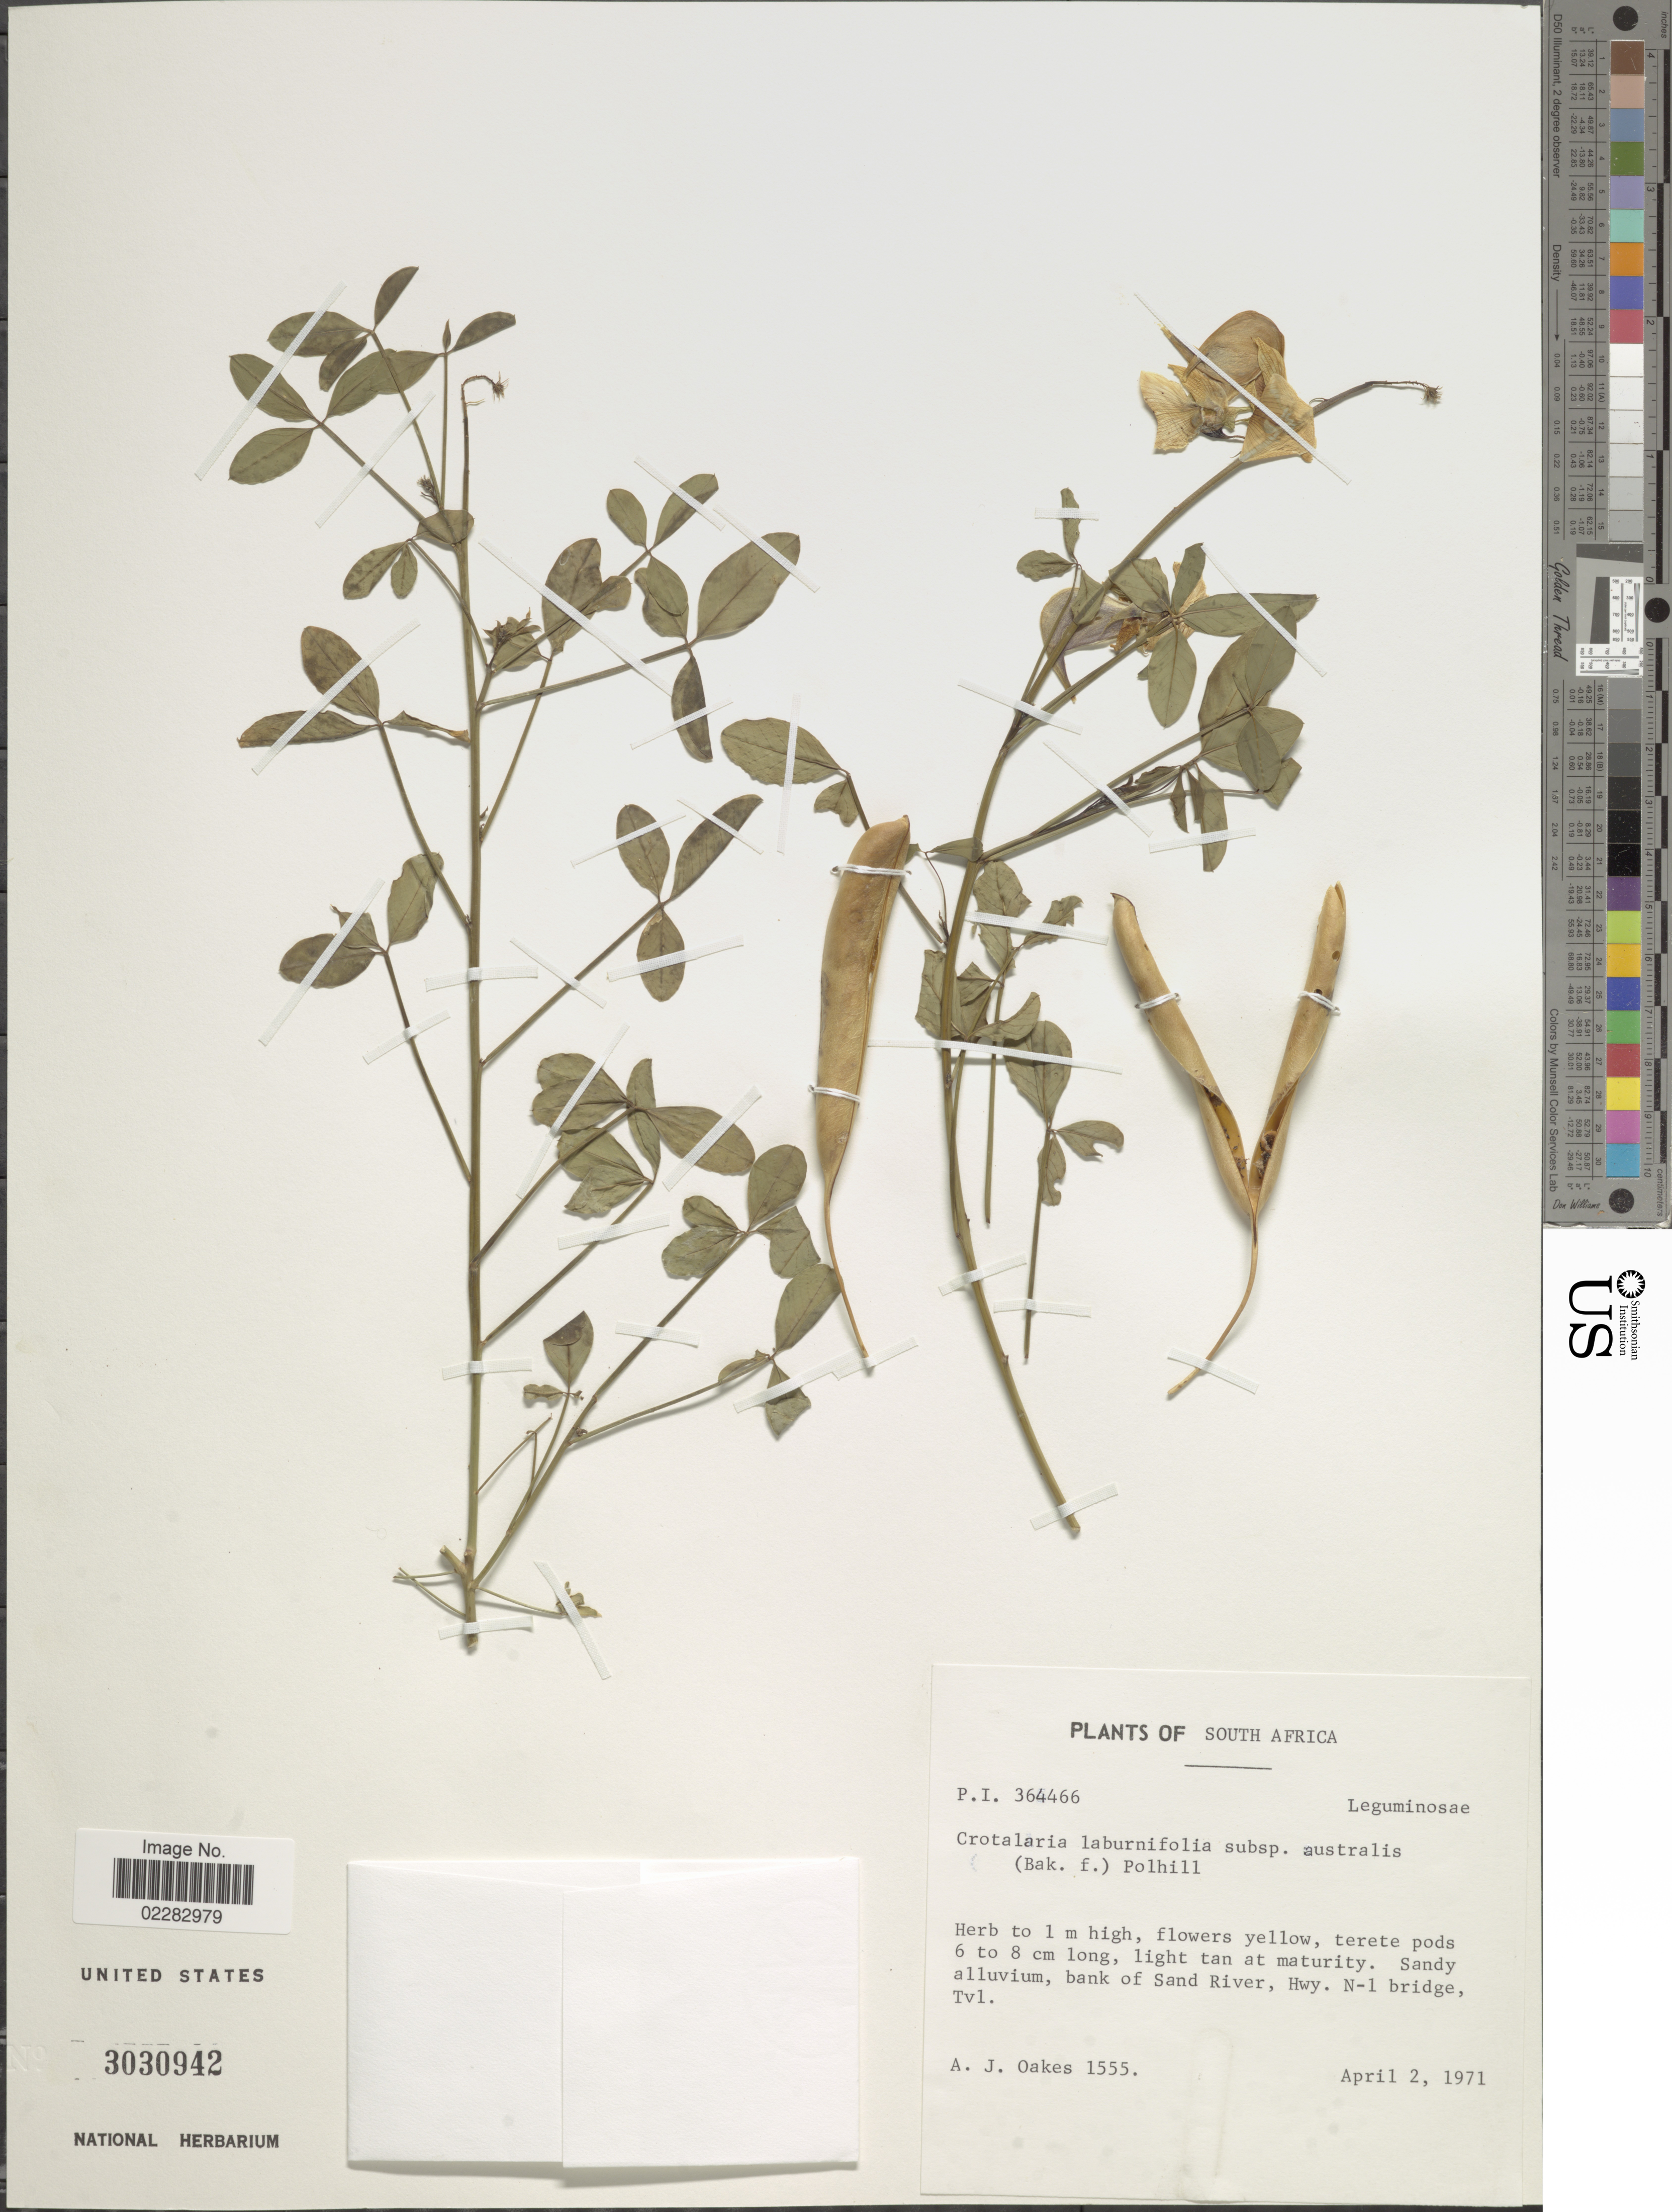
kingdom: Plantae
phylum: Tracheophyta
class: Magnoliopsida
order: Fabales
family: Fabaceae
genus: Crotalaria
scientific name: Crotalaria laburnifolia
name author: L.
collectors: A. Oakes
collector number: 1555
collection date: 1971-04-02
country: South Africa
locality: Sandy alluvium, bank of Sand River, Hwy. N-1 bridge, Tv1.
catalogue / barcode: US 3030942